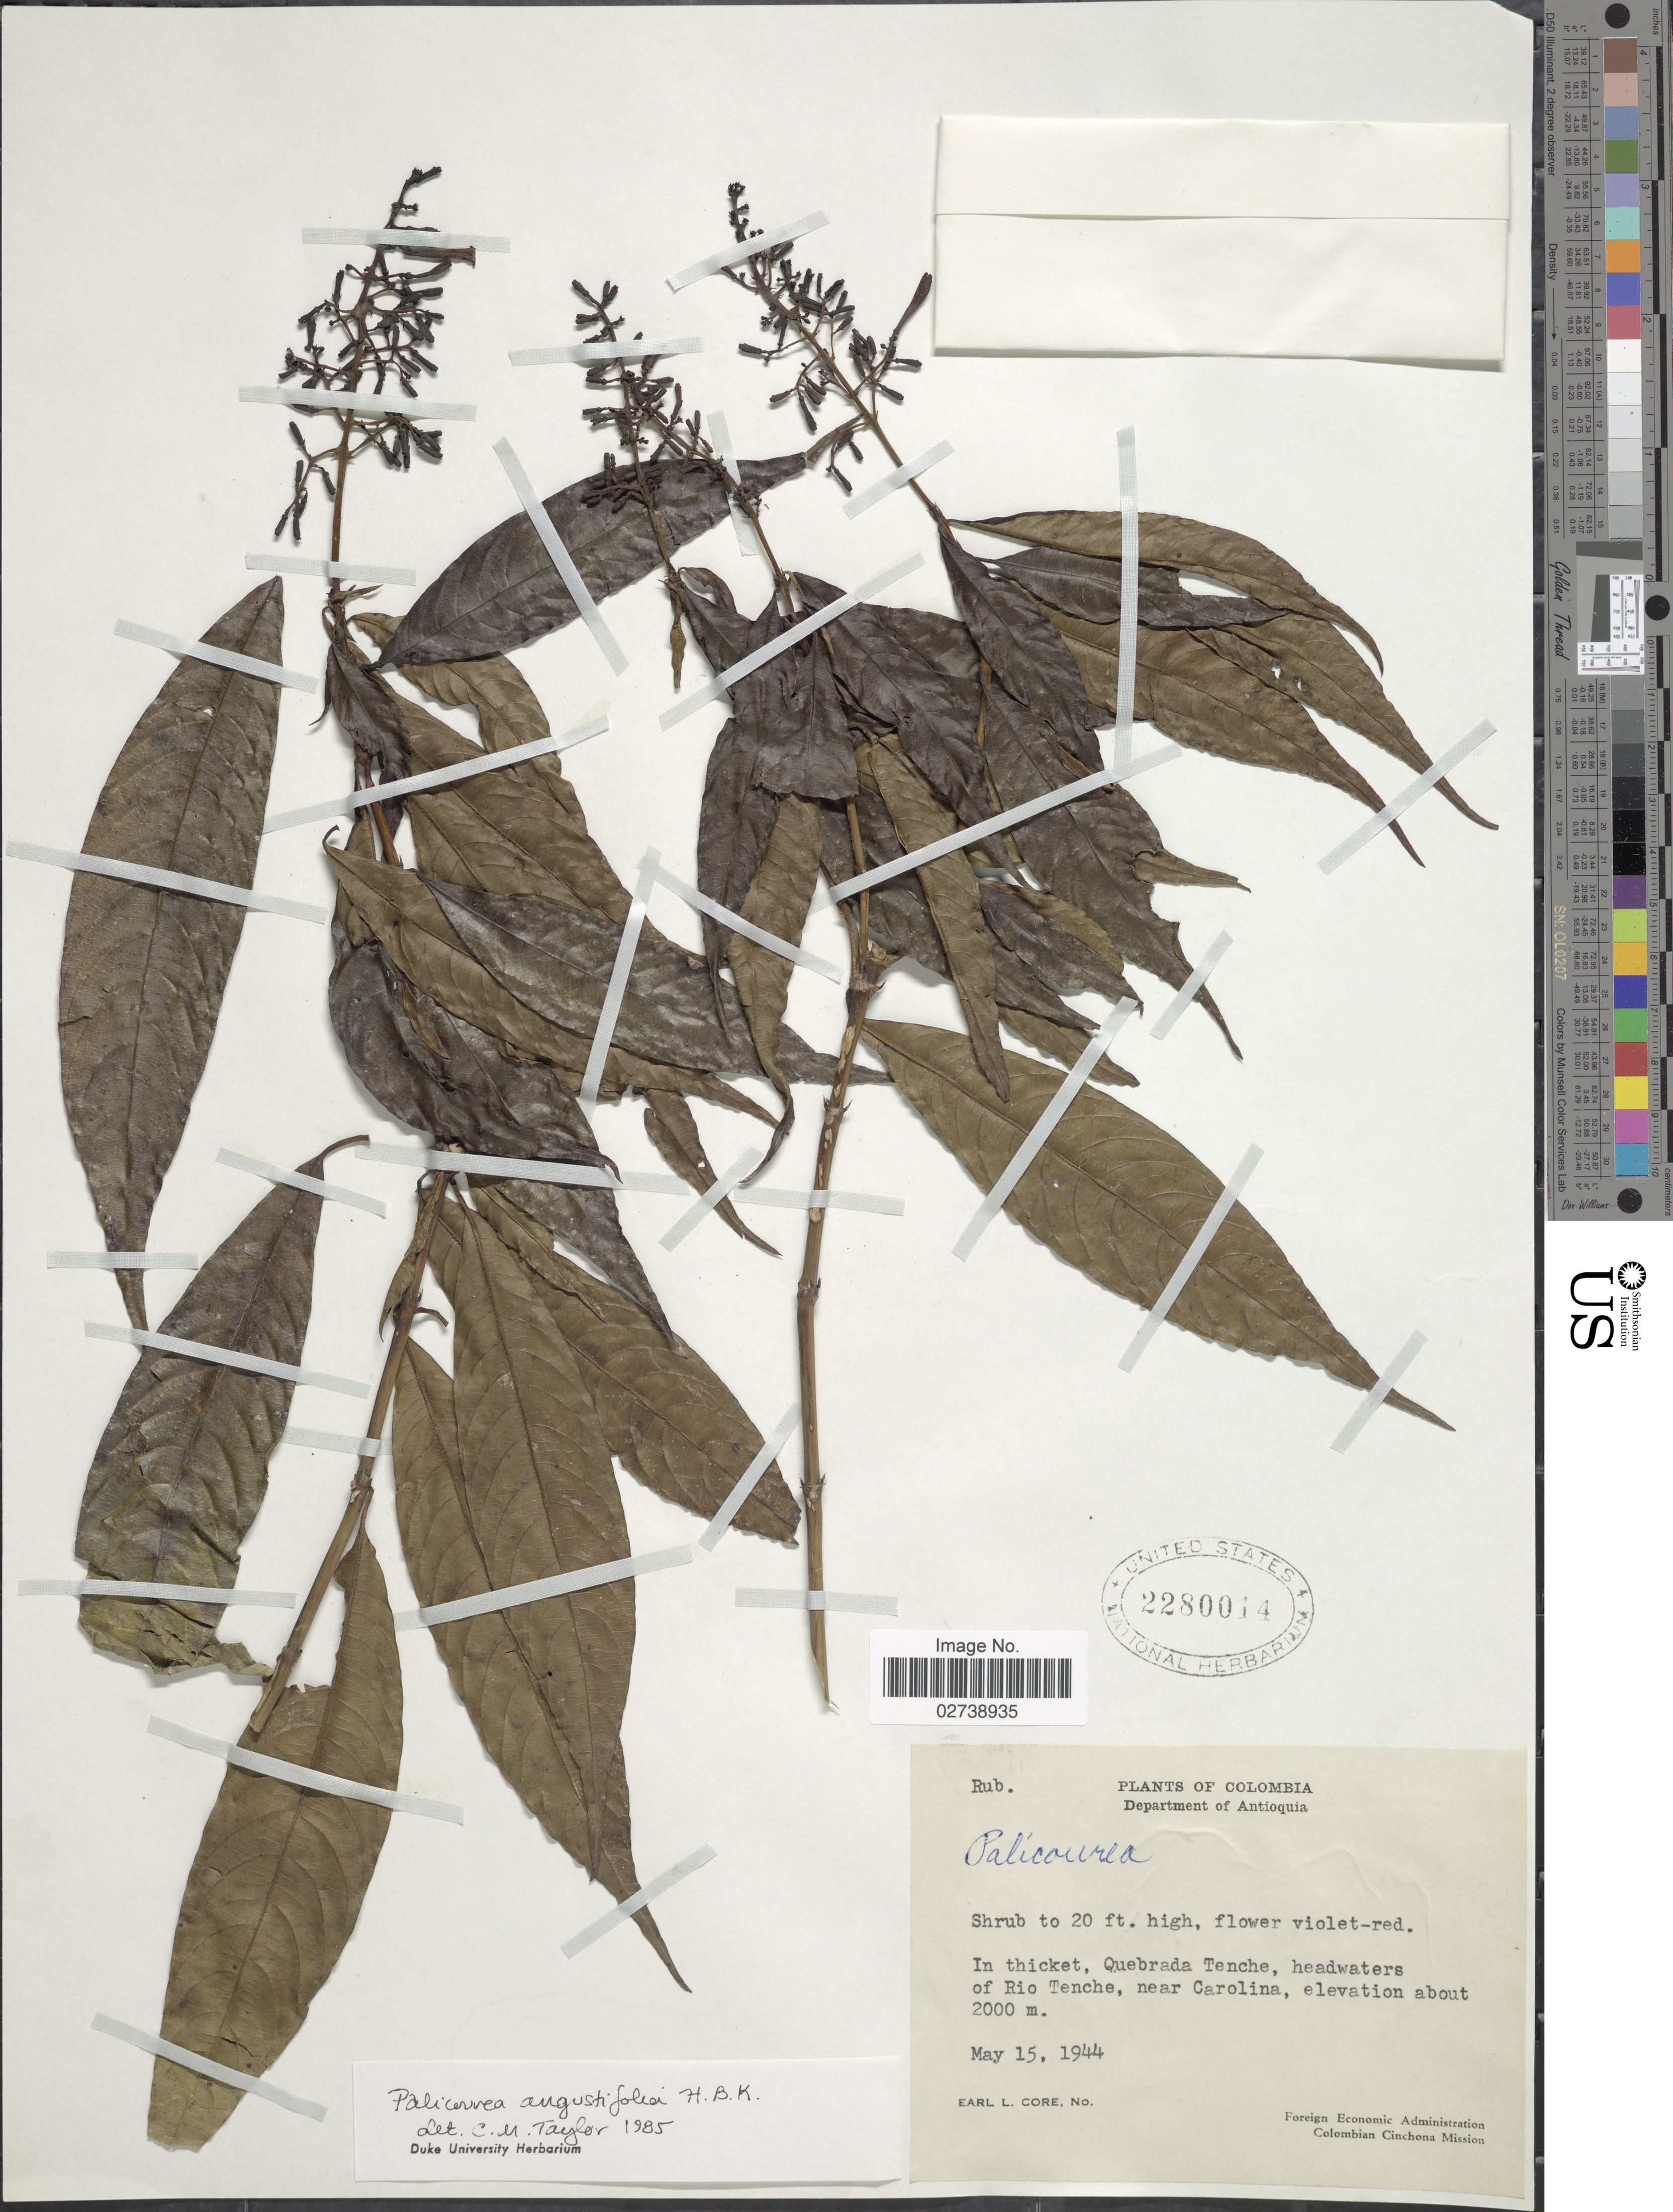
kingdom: Plantae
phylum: Tracheophyta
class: Magnoliopsida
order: Gentianales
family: Rubiaceae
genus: Palicourea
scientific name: Palicourea angustifolia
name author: Kunth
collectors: E. L. Core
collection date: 1944-05-15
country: Colombia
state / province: Antioquia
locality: Department of Antioquia. In thicket, Quebrada Tenche, headwaters of Rio tenche, near Carolina.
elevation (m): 2000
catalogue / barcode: US 2280014